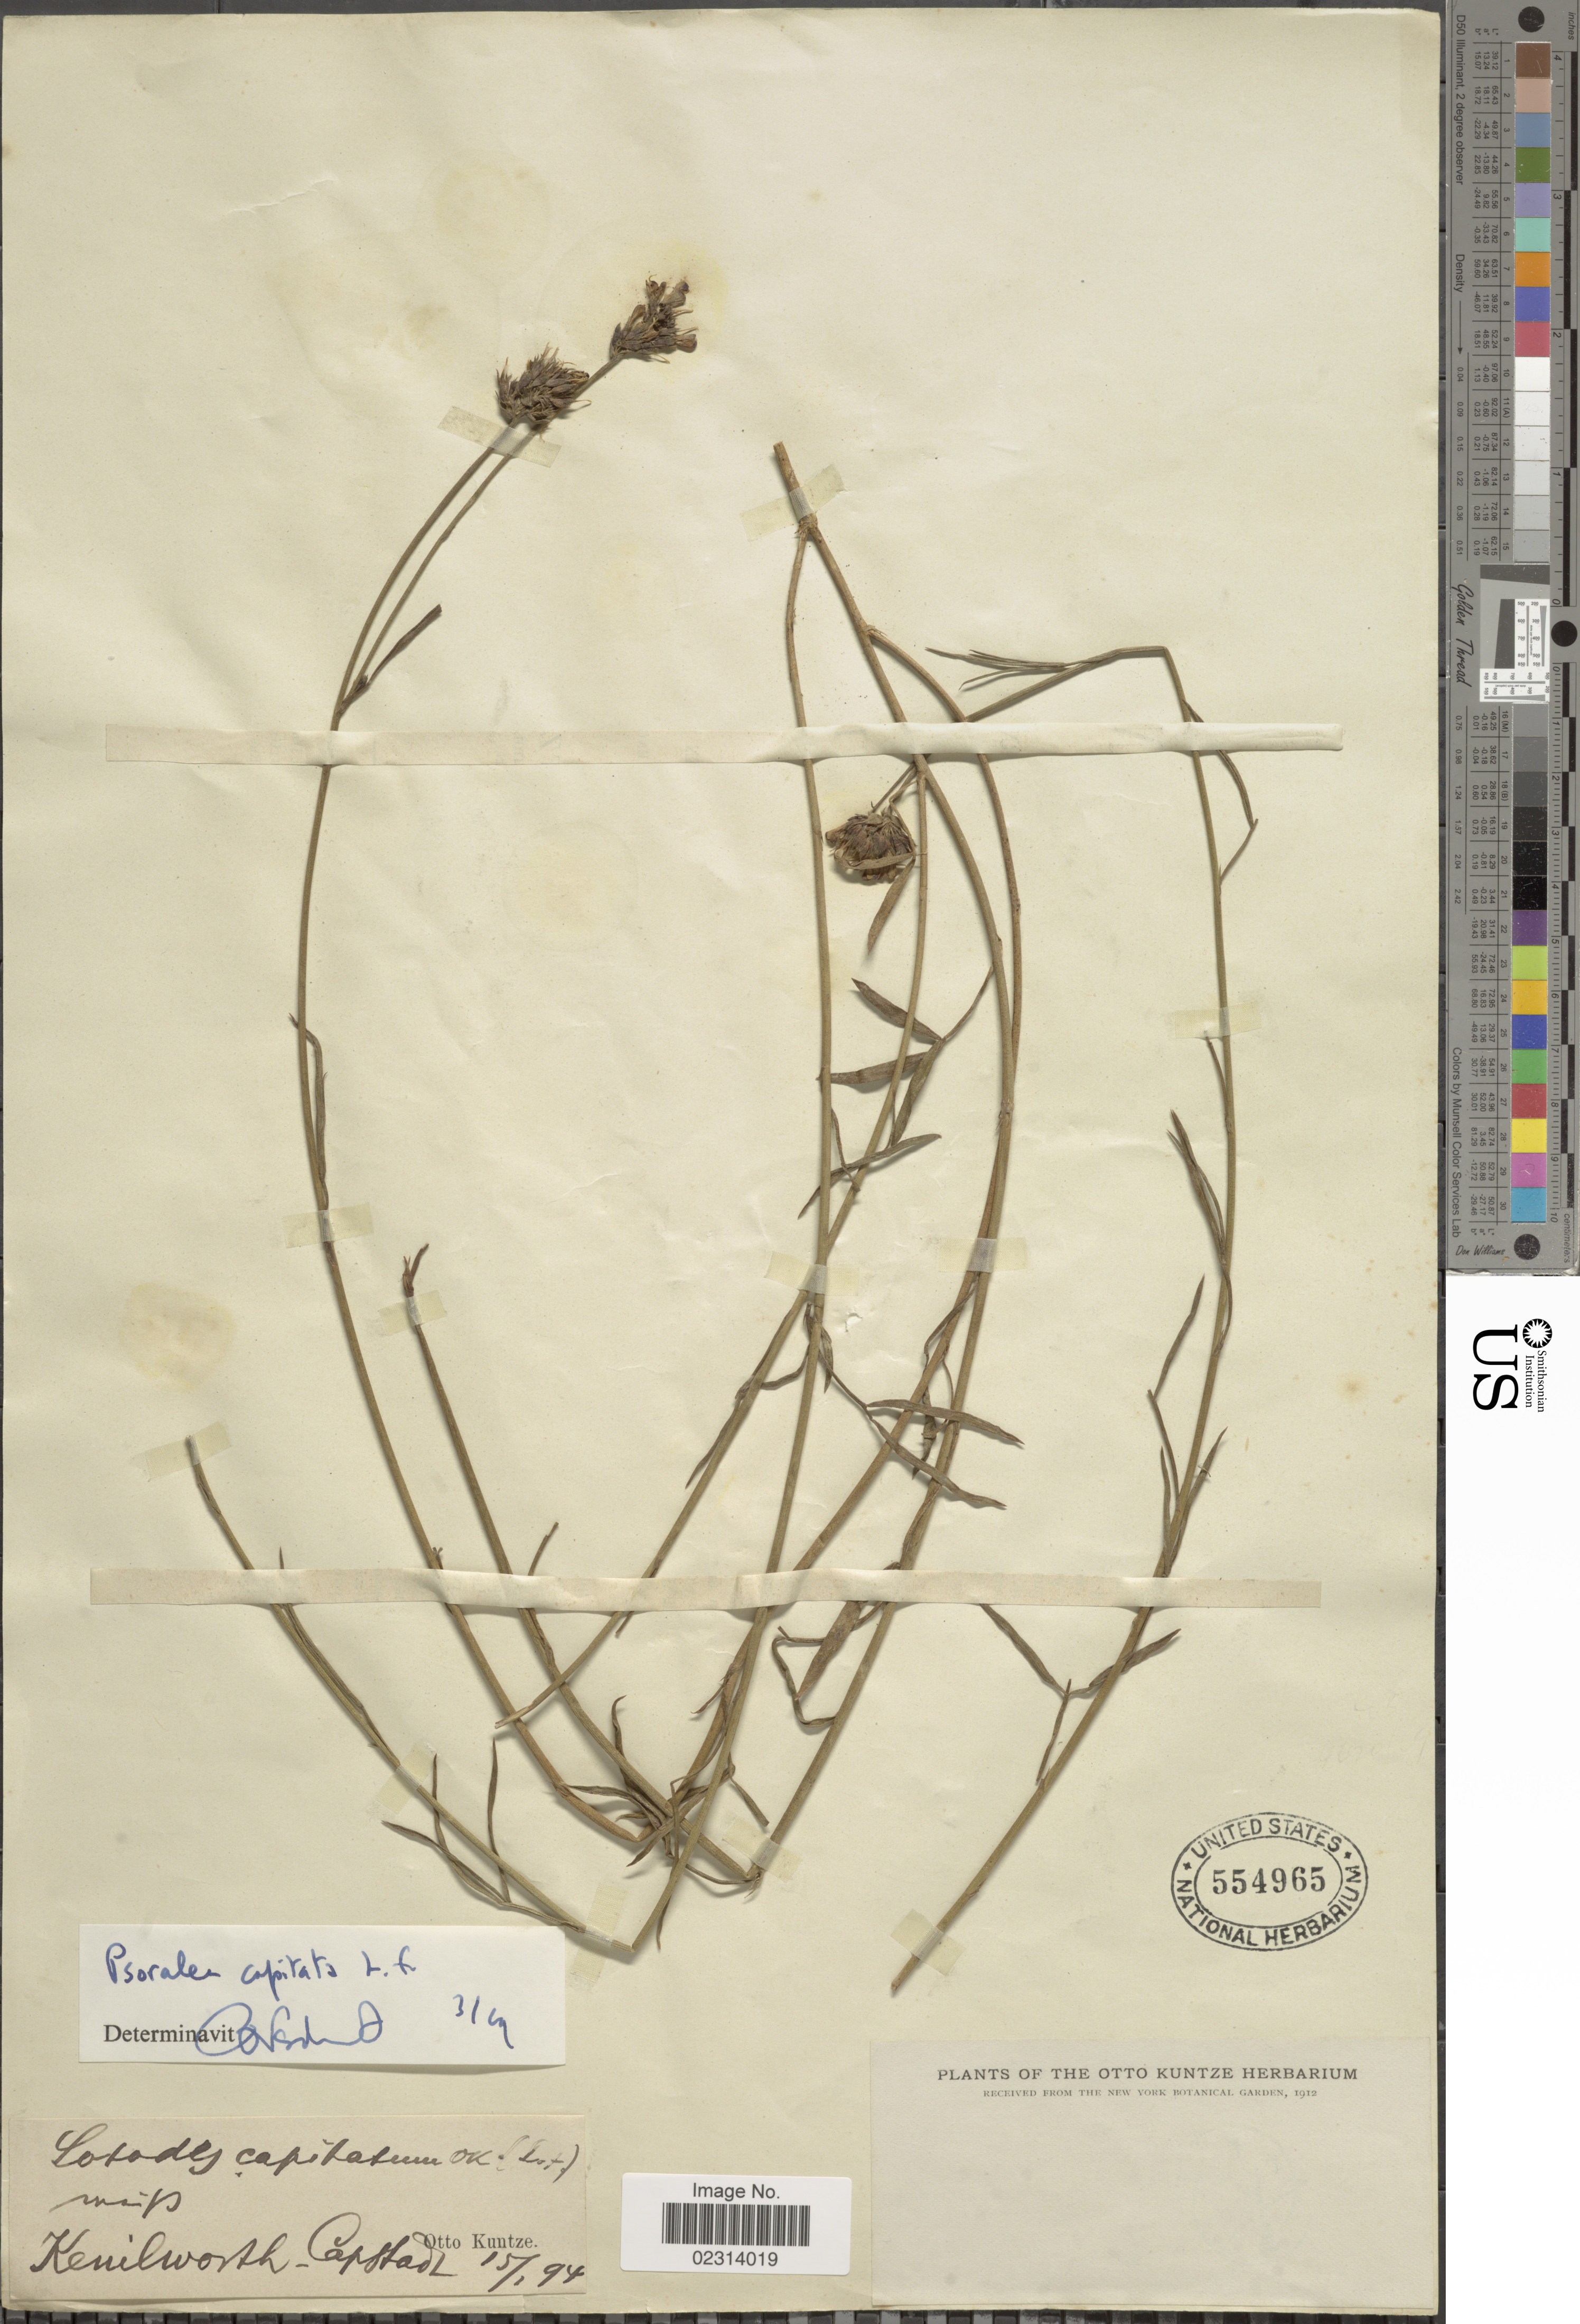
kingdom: Plantae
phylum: Tracheophyta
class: Magnoliopsida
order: Fabales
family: Fabaceae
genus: Otholobium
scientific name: Otholobium capitata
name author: L. f.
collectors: C.E.O. Kuntze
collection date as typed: Transcribed d/m/y: 15/1/94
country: South Africa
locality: Kenilworth, Capstadt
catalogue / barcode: US 554965